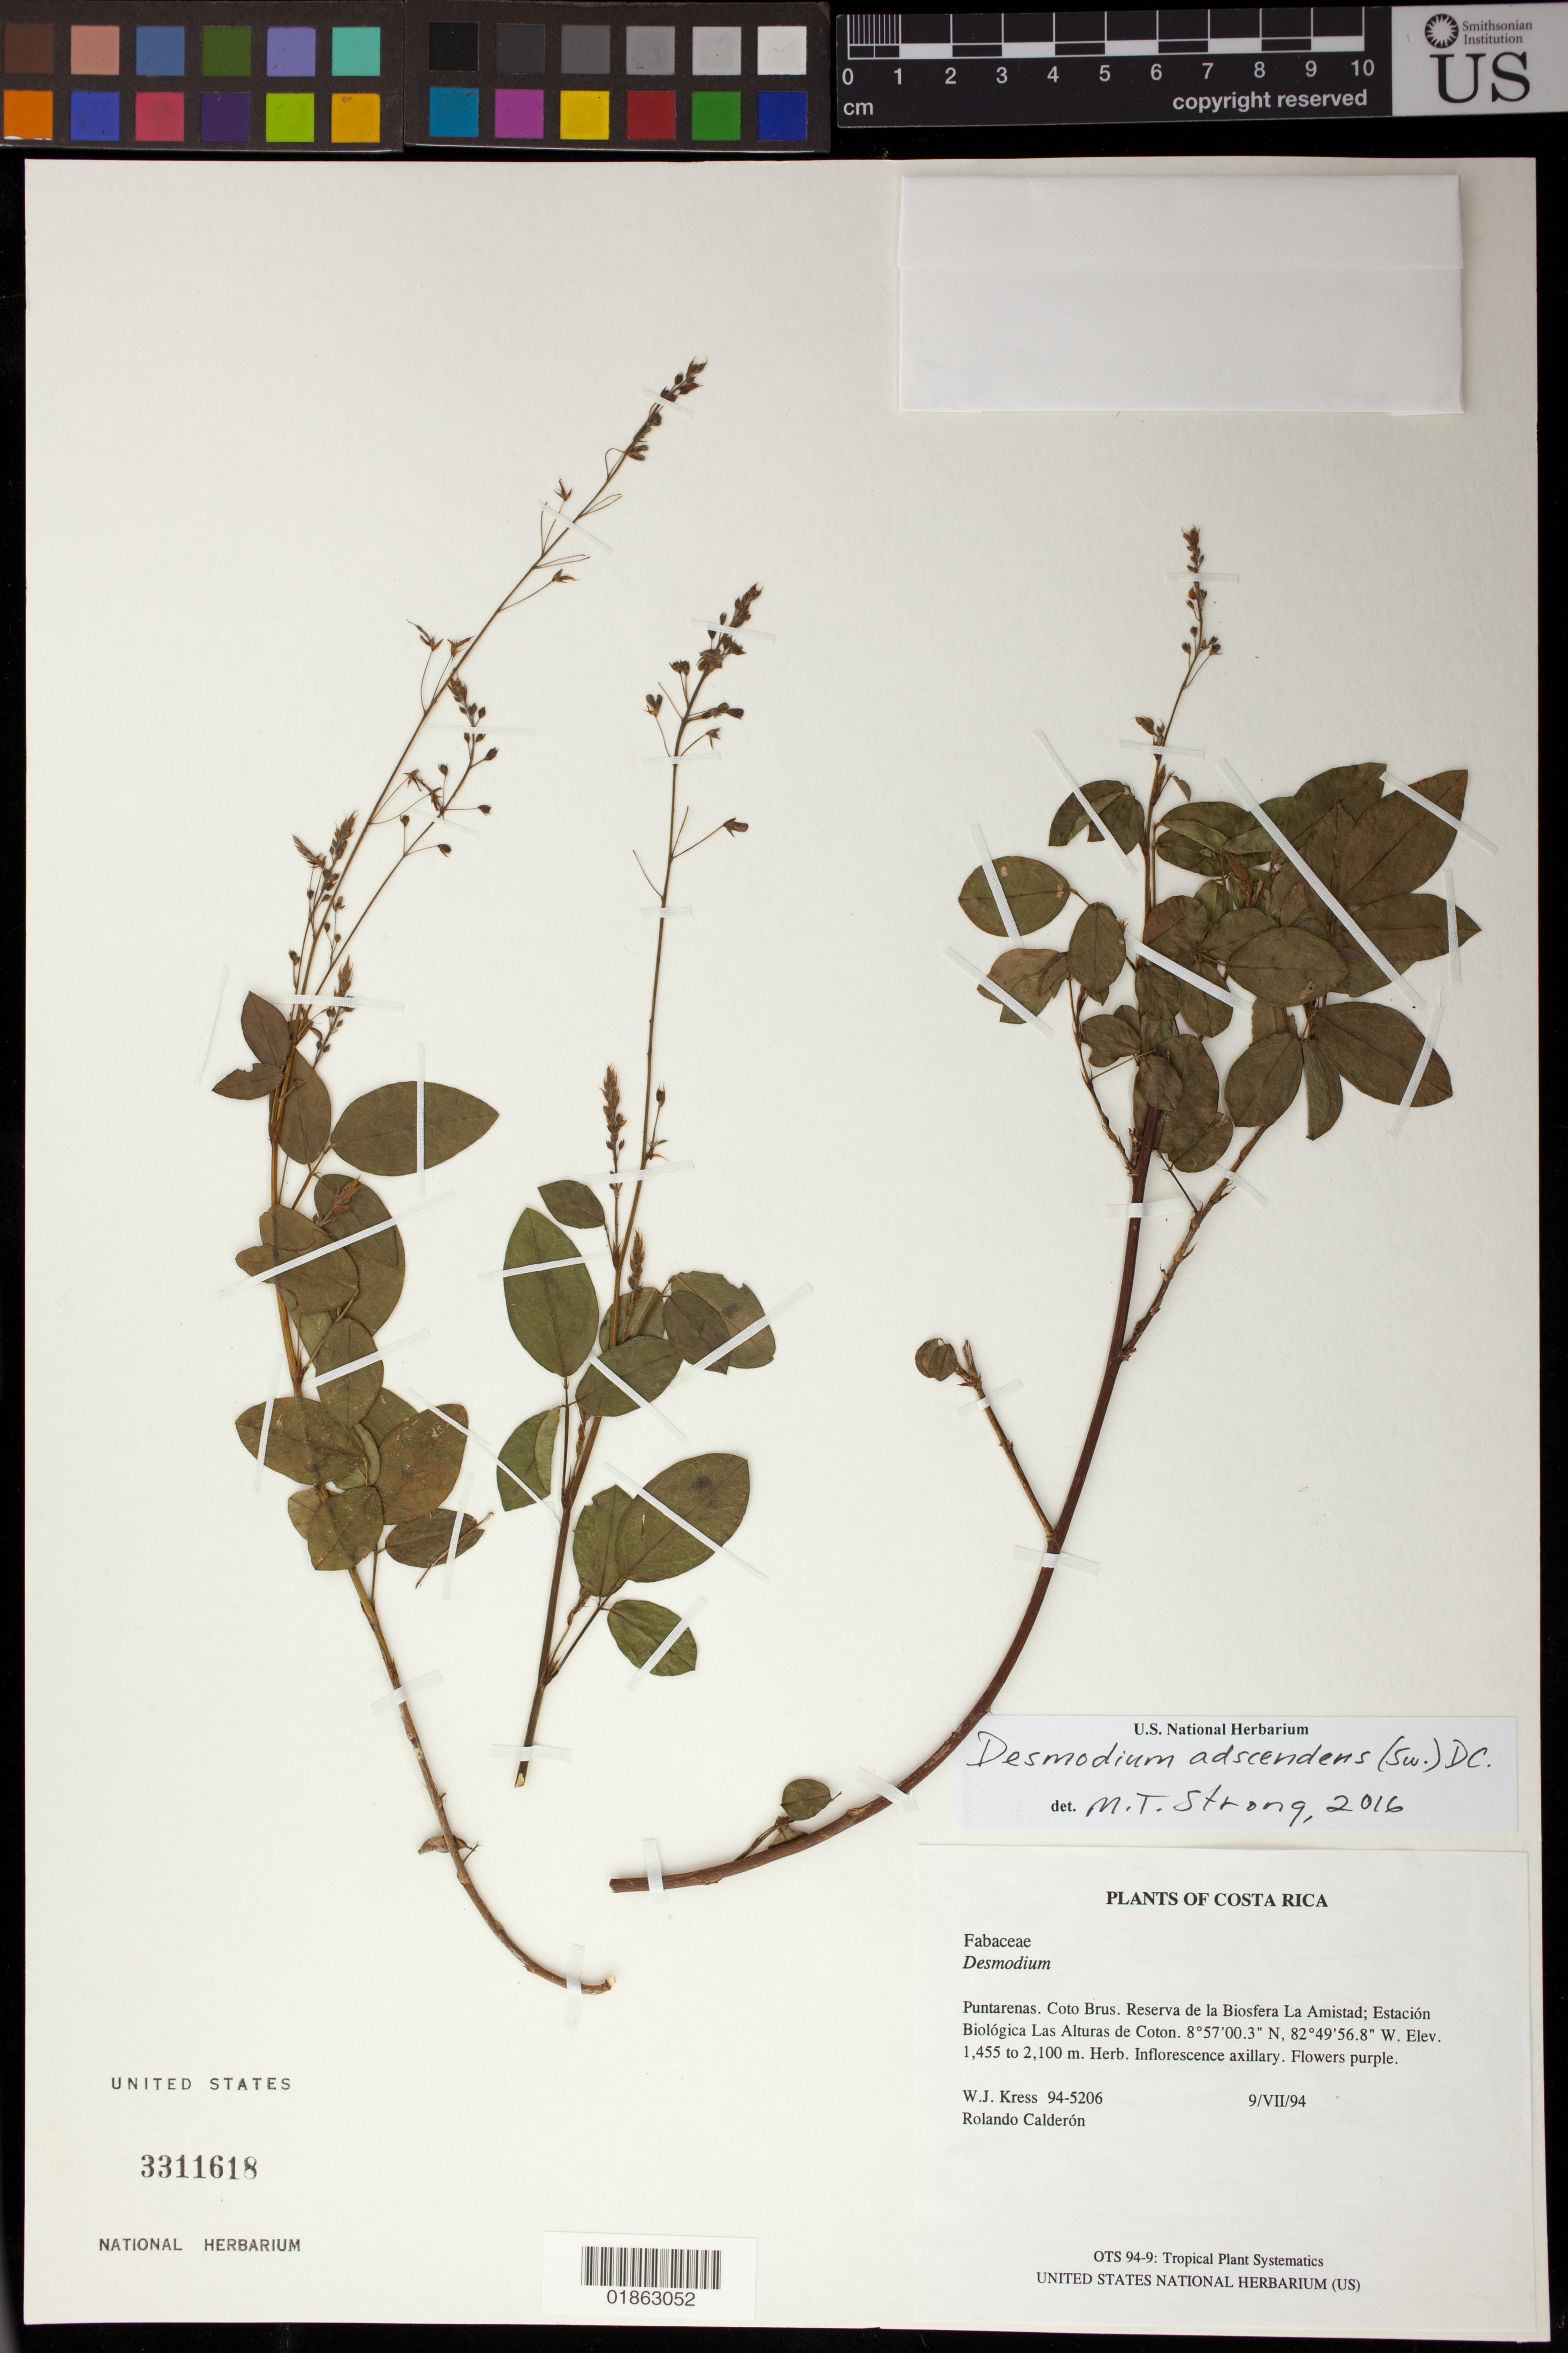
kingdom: Plantae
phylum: Tracheophyta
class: Magnoliopsida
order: Fabales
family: Fabaceae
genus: Grona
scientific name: Grona adscendens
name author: (Sw.) H. Ohashi & K. Ohashi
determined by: Strong, Mark T., (BOT), Smithsonian Institution - National Museum of Natural History (UNITED STATES)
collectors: W. J. Kress & R. Calderon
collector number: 94-5206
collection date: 1994-07-09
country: Costa Rica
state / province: Puntarenas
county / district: Coto Brus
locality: Reserva de la Biosfera La Amistad; Estacion Biologica Las Alturas de Coton.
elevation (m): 1455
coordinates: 8 57 0.3 N, 82 49 56.8 W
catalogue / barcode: US 3311618